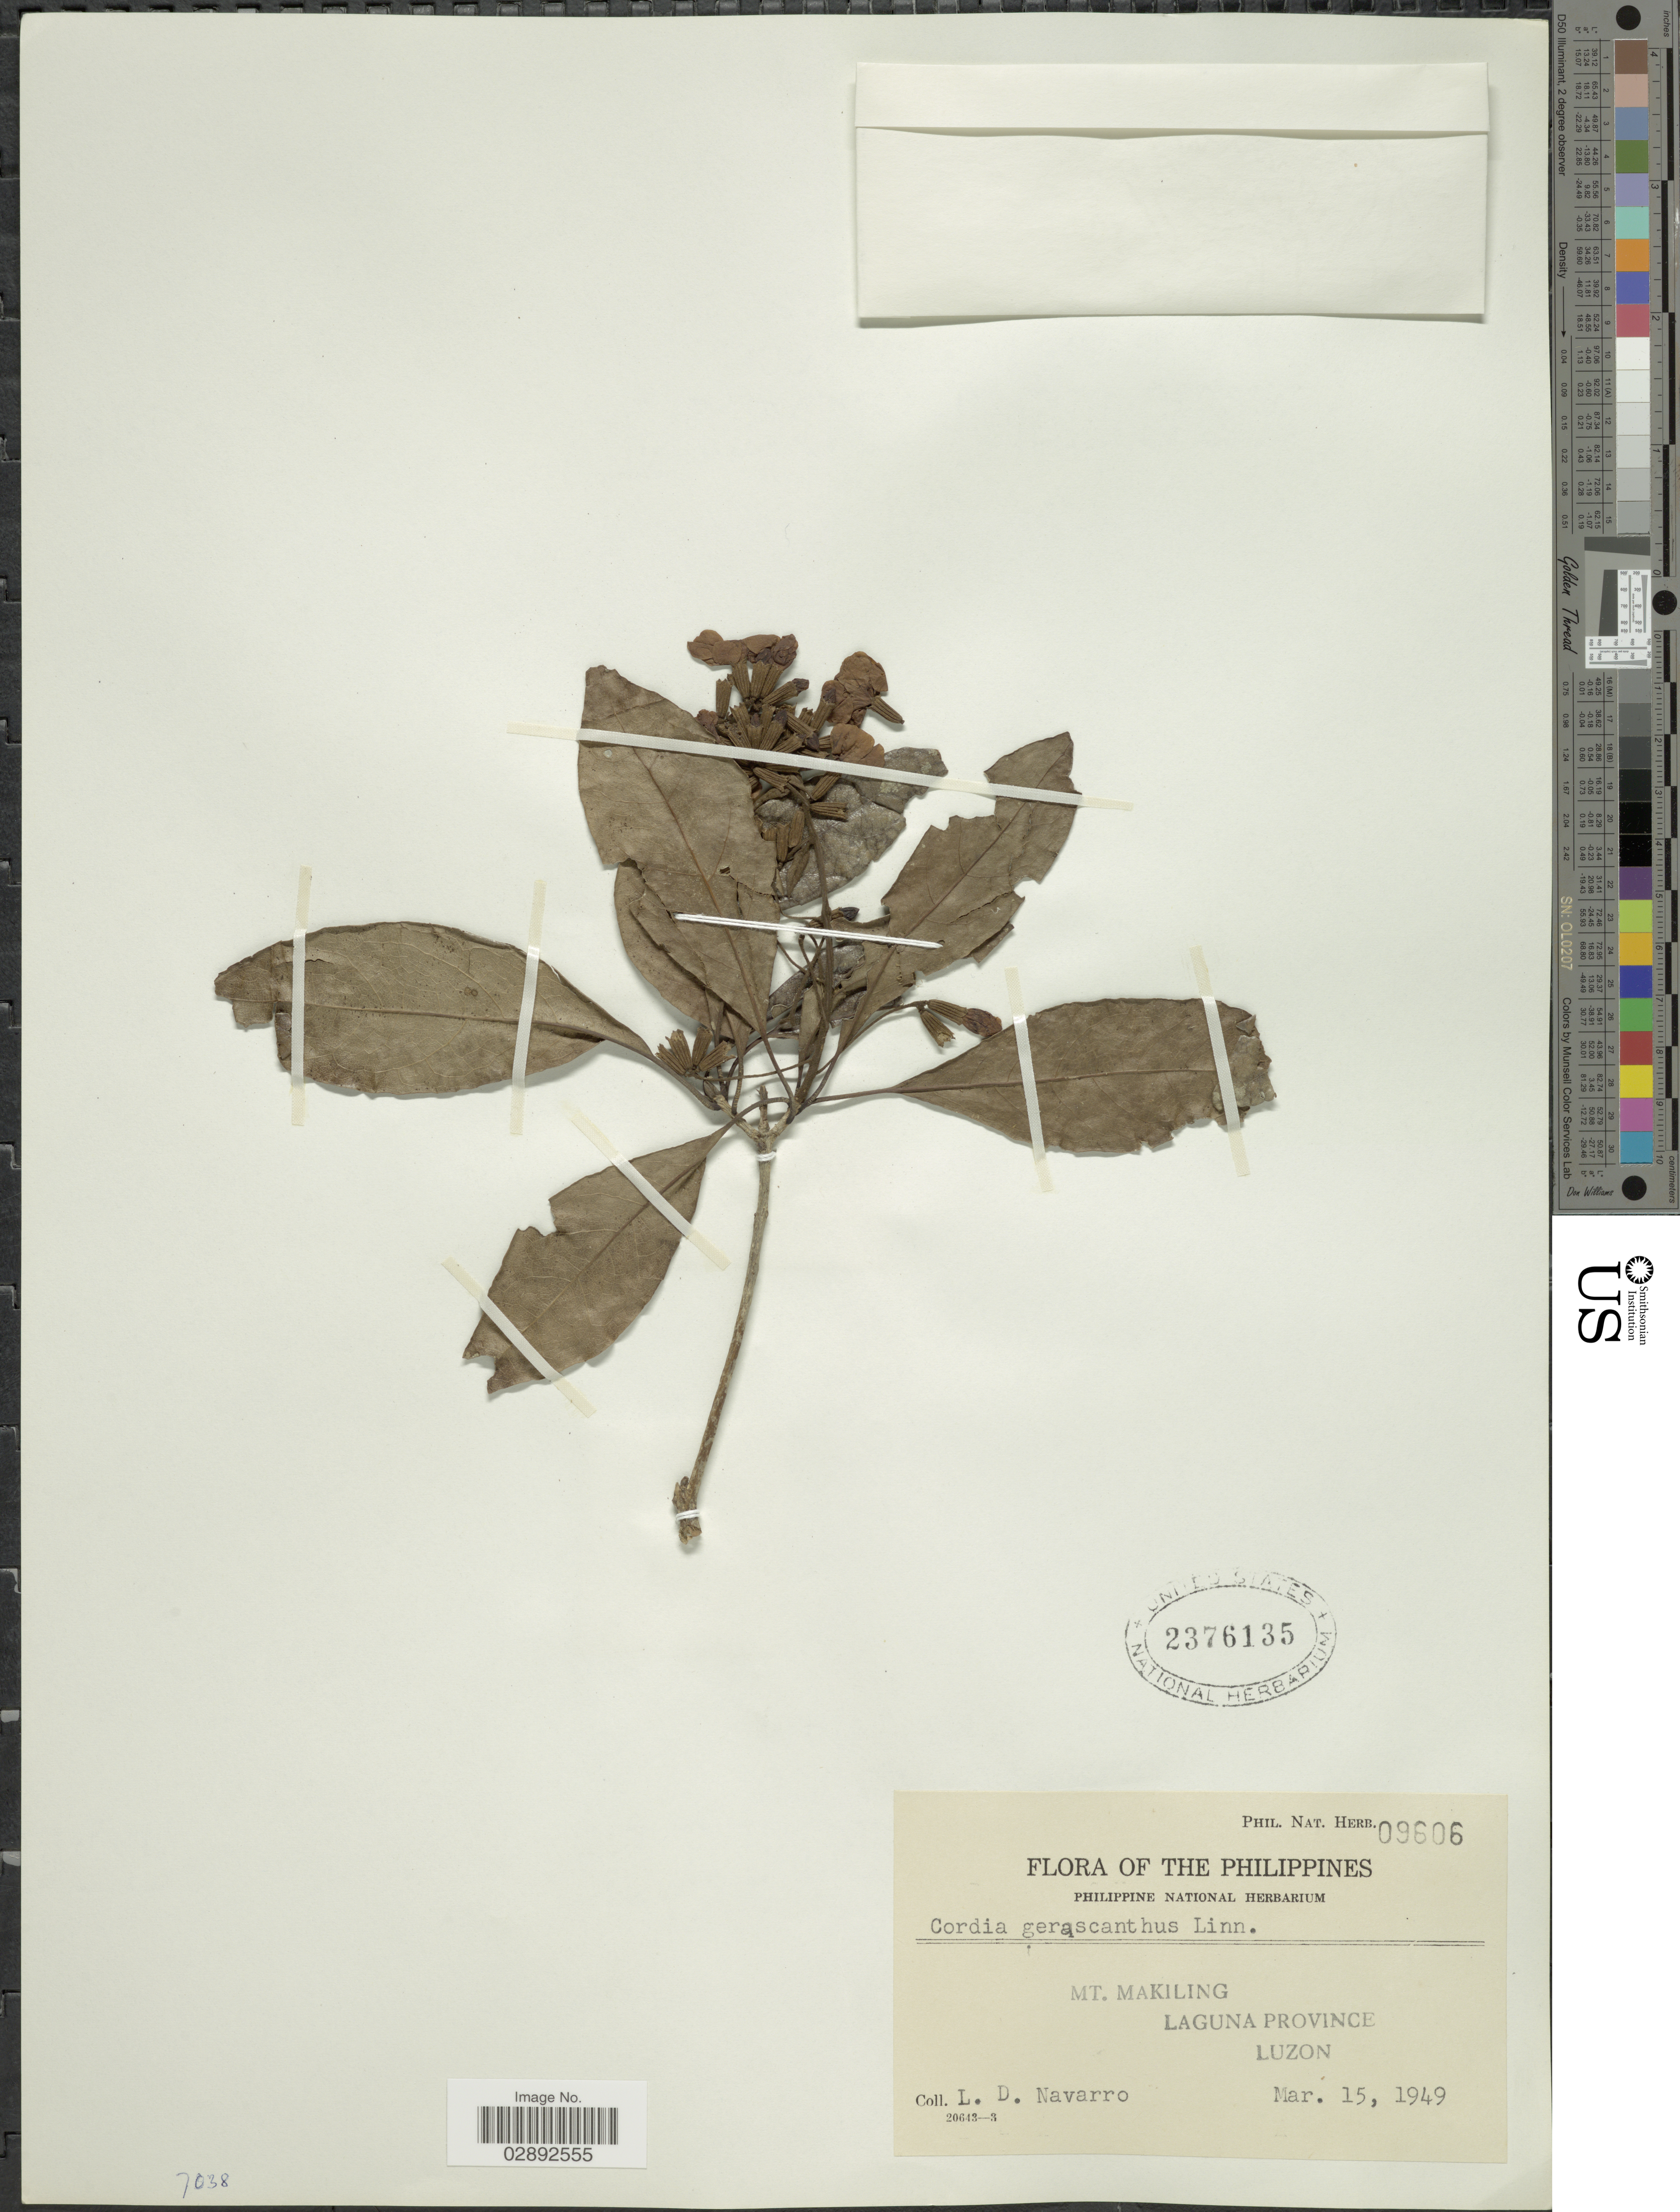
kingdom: Plantae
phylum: Tracheophyta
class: Magnoliopsida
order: Boraginales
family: Cordiaceae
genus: Cordia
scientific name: Cordia dichotoma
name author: G. Forst.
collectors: L. Navarro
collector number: Phil. Nat. Herb.09606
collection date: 1949-03-15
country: Philippines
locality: Mt. Makiling. Laguna Province. Luzon.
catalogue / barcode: US 2376135